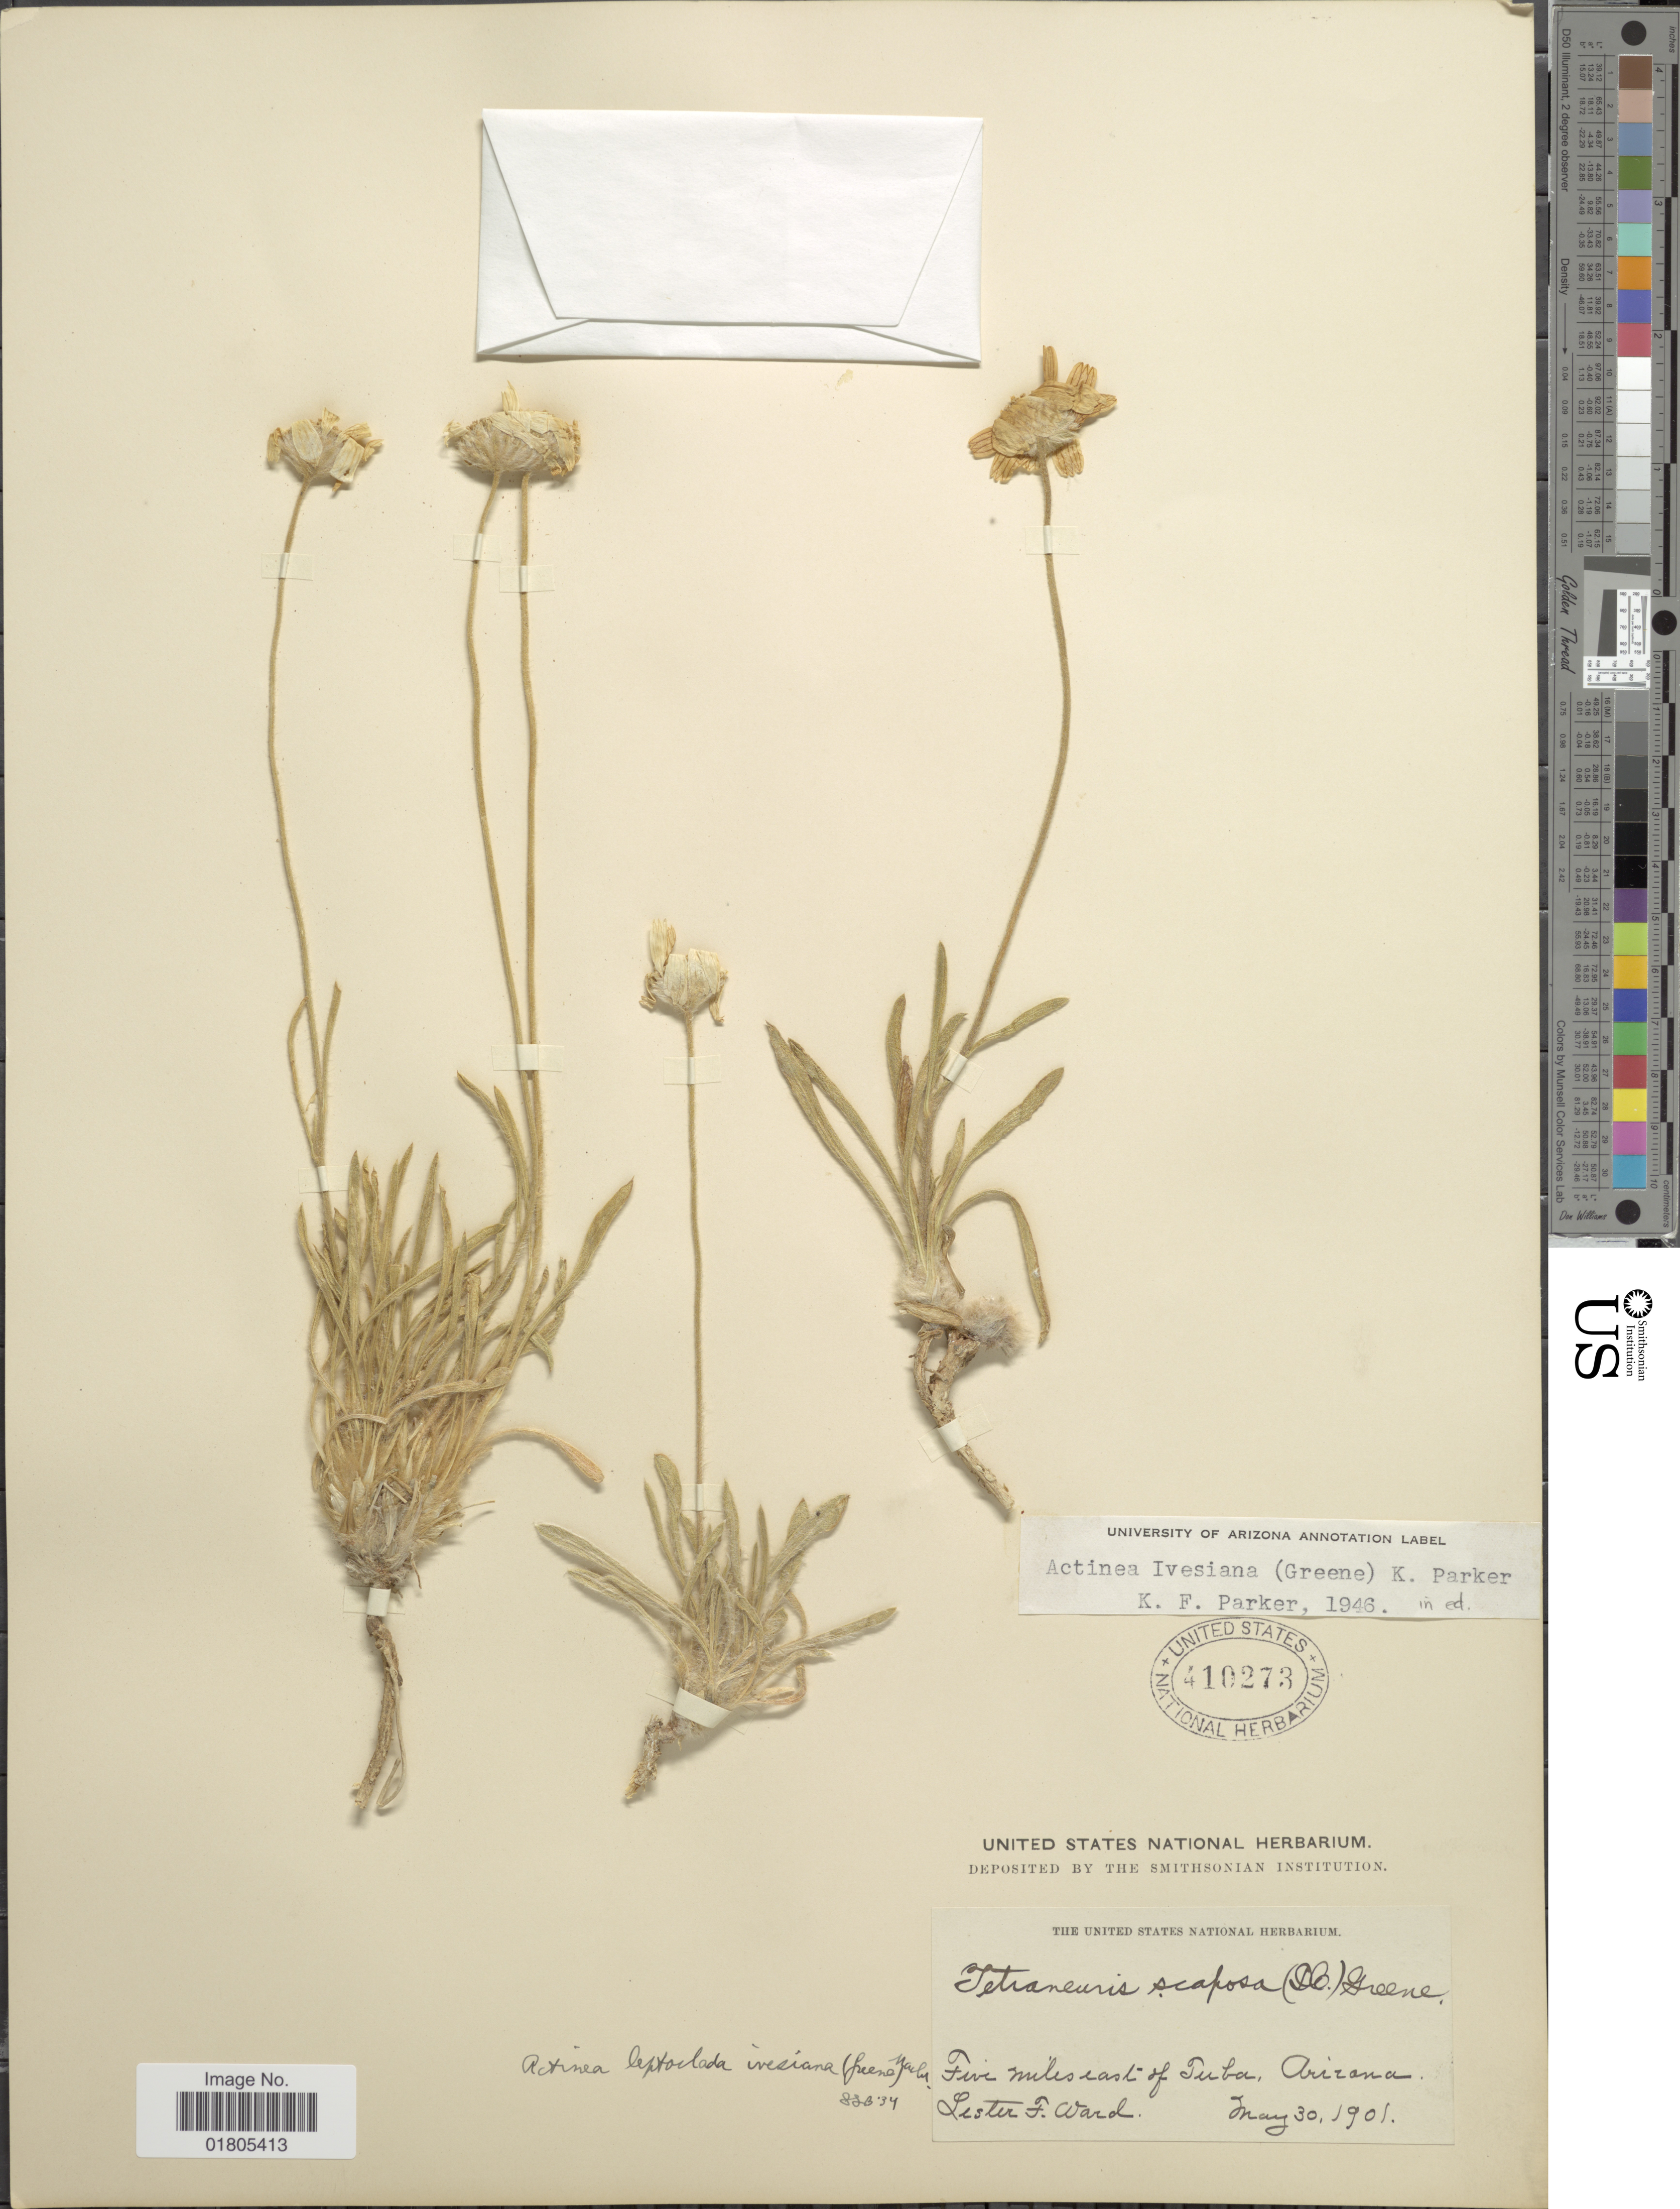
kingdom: Plantae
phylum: Tracheophyta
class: Magnoliopsida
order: Asterales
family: Asteraceae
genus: Actinea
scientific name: Actinea ivesiana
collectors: L. F. Ward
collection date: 1901-05-30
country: United States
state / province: Arizona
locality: Five miles east of Tuba, Arizona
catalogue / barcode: US 410273